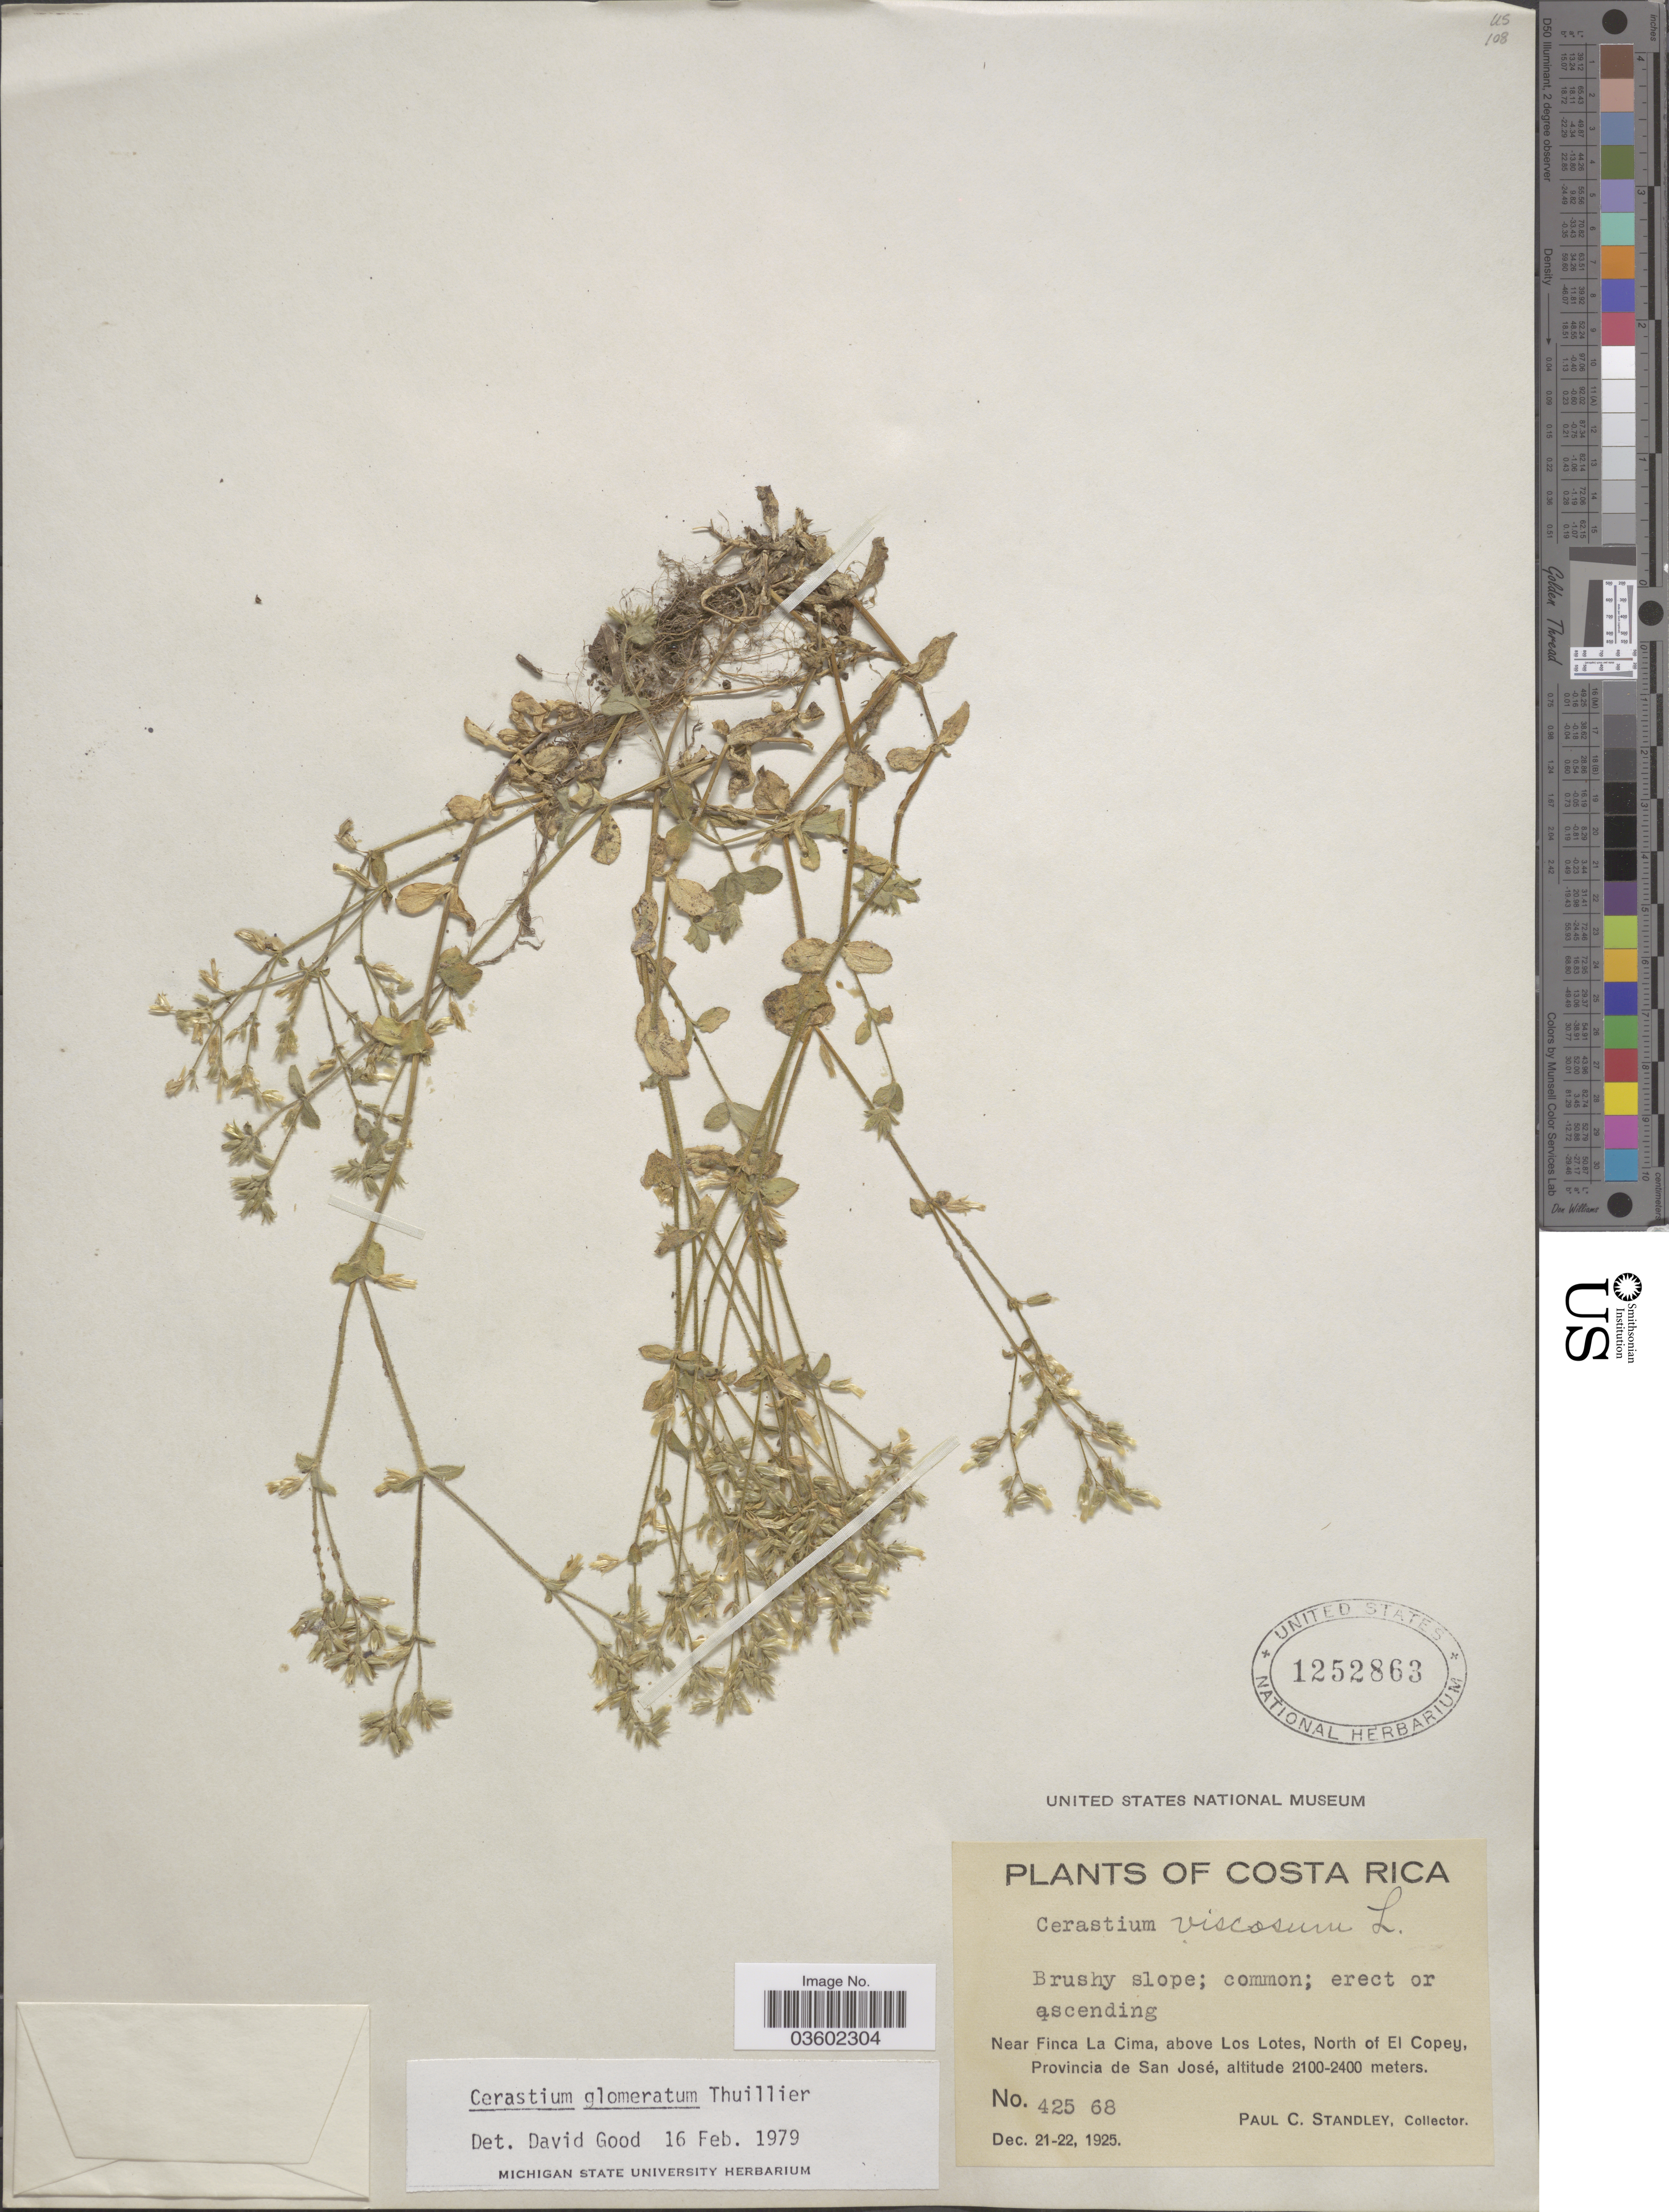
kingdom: Plantae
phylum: Tracheophyta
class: Magnoliopsida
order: Caryophyllales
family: Caryophyllaceae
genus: Cerastium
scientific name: Cerastium glomeratum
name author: Thuill.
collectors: P. C. Standley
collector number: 42568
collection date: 1925-12-21/1925-12-22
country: Costa Rica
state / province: San José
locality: Near Finca La Cima, above Los Lotes, North of El Copey.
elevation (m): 2100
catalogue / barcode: US 1252863